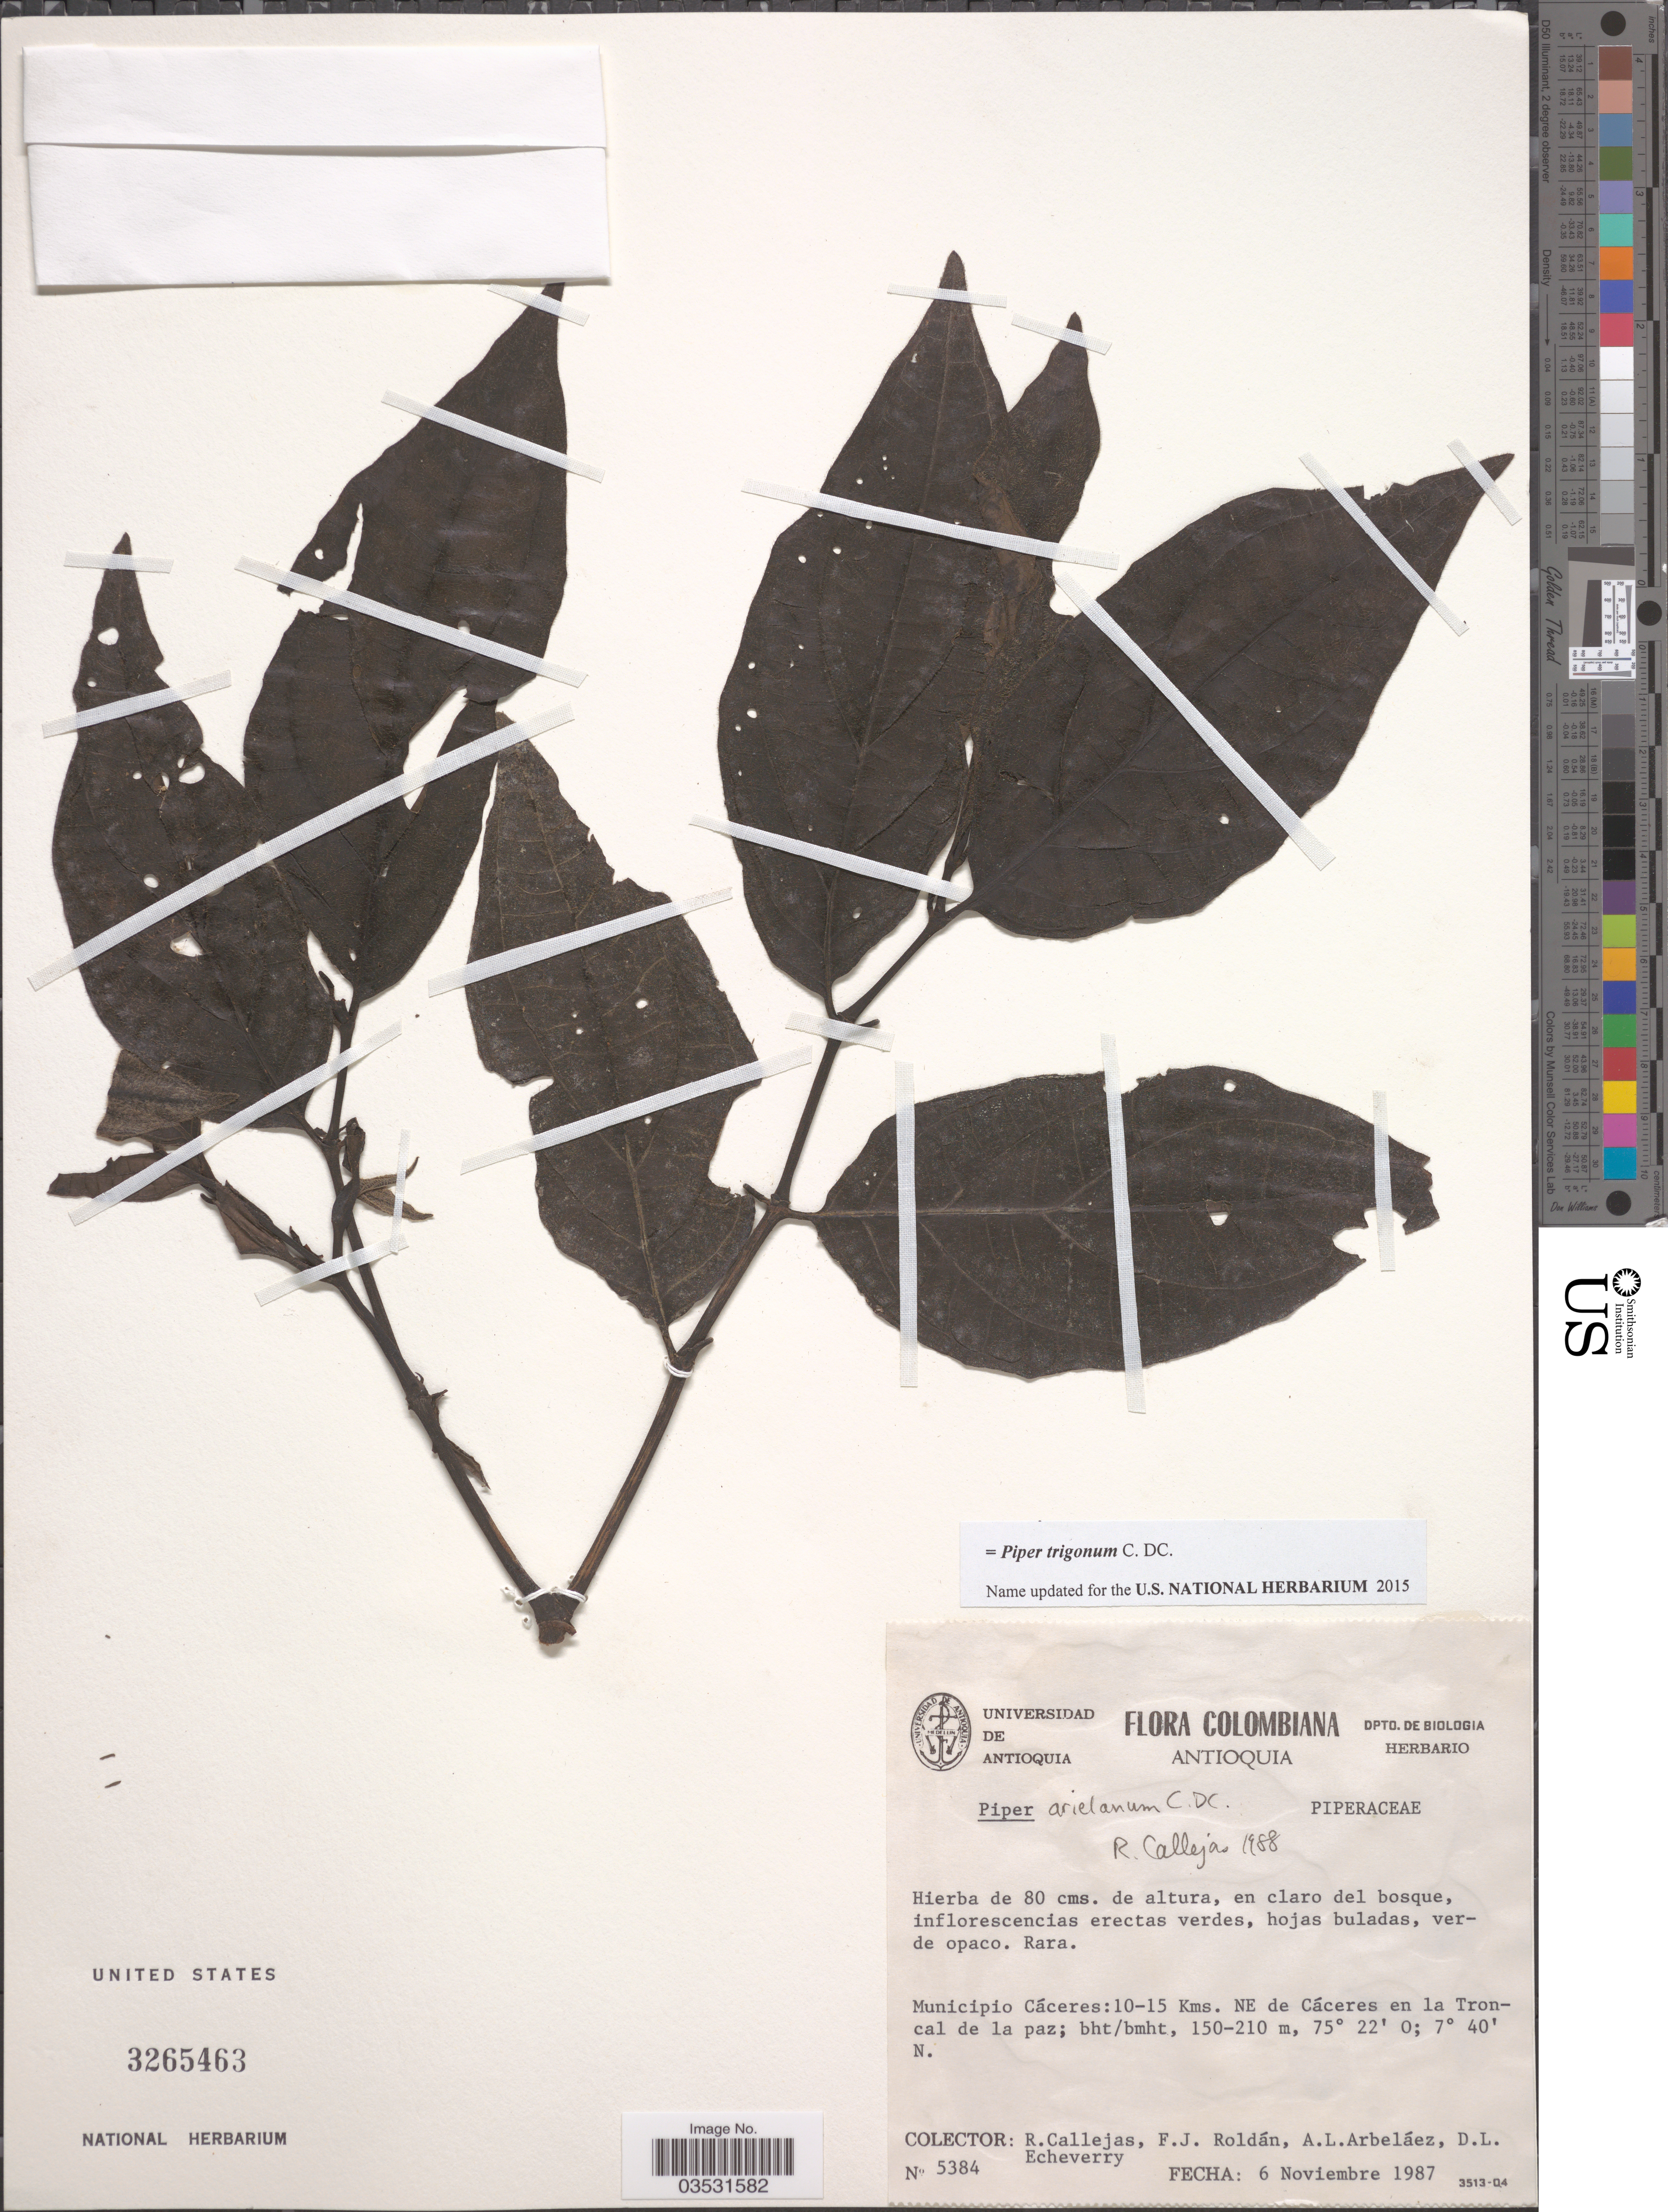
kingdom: Plantae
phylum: Tracheophyta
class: Magnoliopsida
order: Piperales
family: Piperaceae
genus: Piper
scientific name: Piper trigonum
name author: C. DC.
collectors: R. Callejas, F. J. Roldán, A. Arbeláez Alvarez & D. Echeverry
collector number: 5384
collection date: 1987-11-06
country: Colombia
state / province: Antioquia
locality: Municipio Cáceres: 10-15 Kms. NE de Cáceres en la Troncal de la paz; bht/bmht.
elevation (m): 150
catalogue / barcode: US 3265463